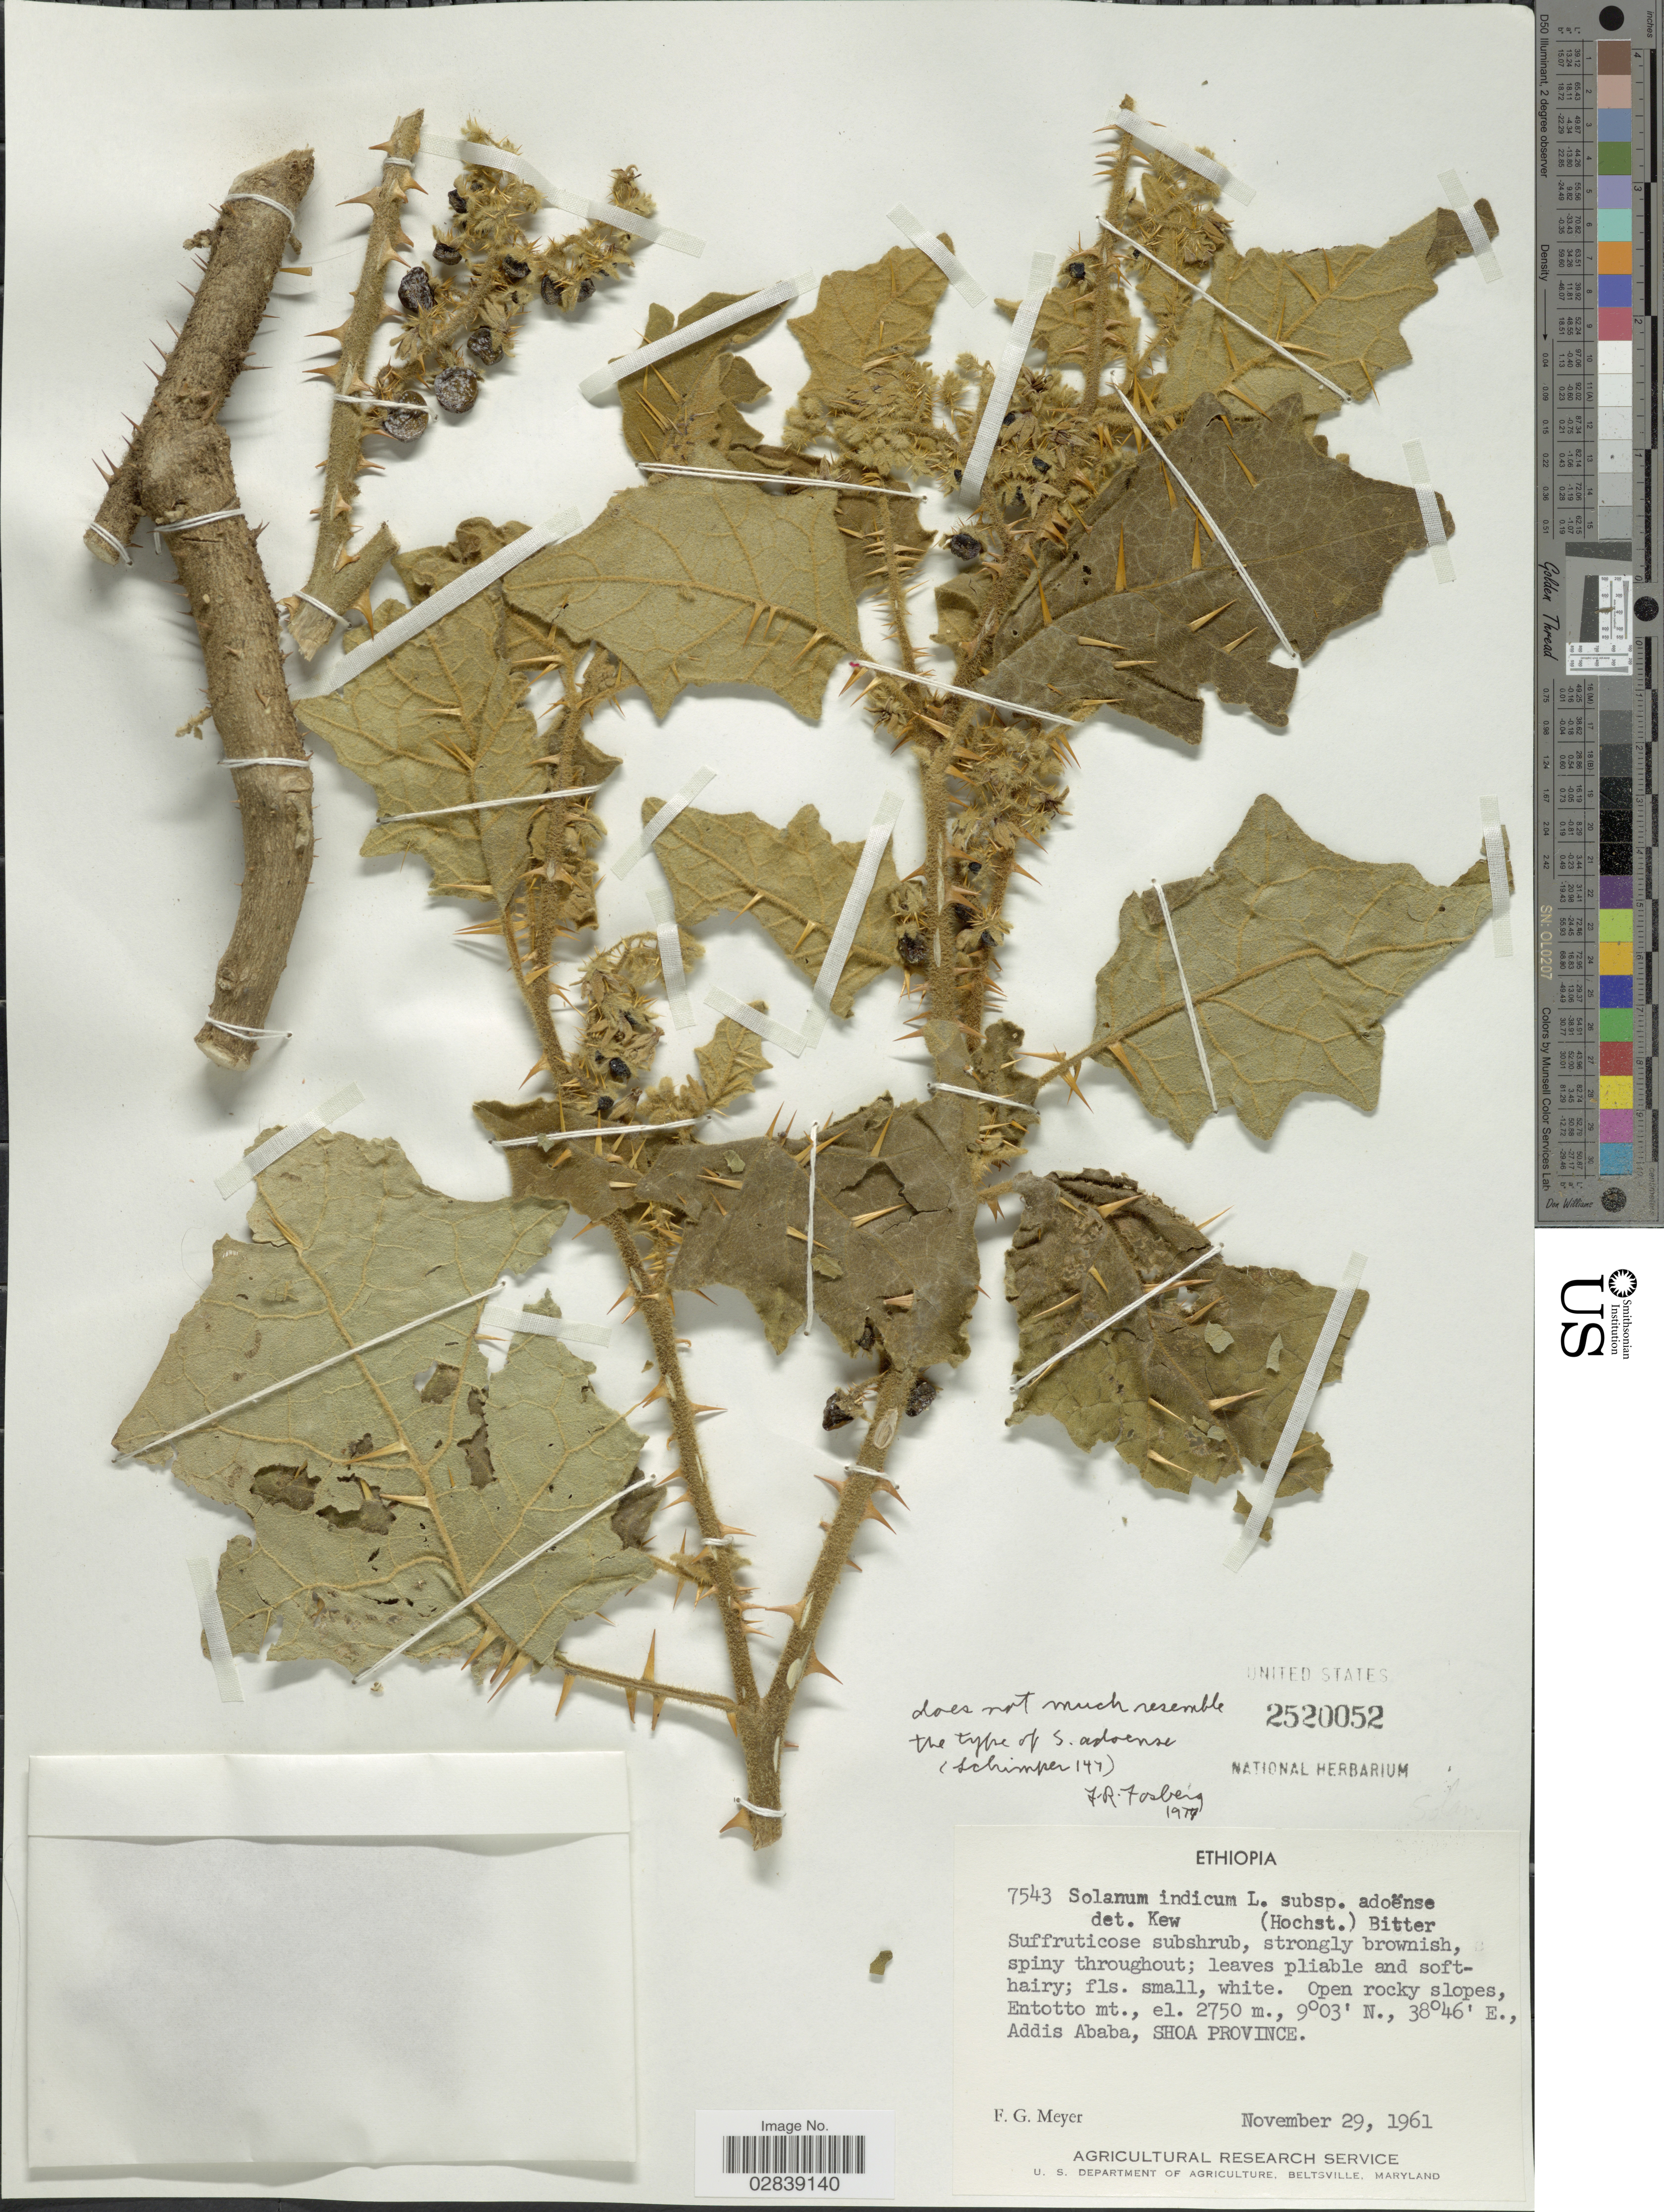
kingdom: Plantae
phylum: Tracheophyta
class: Magnoliopsida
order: Solanales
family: Solanaceae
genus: Solanum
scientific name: Solanum indicum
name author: L.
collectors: F. G. Meyer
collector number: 7543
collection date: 1961-11-29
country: Ethiopia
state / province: Addis Ababa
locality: Open rocky slopes, Entotto mt., Shoa Province.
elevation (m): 2750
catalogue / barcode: US 2520052